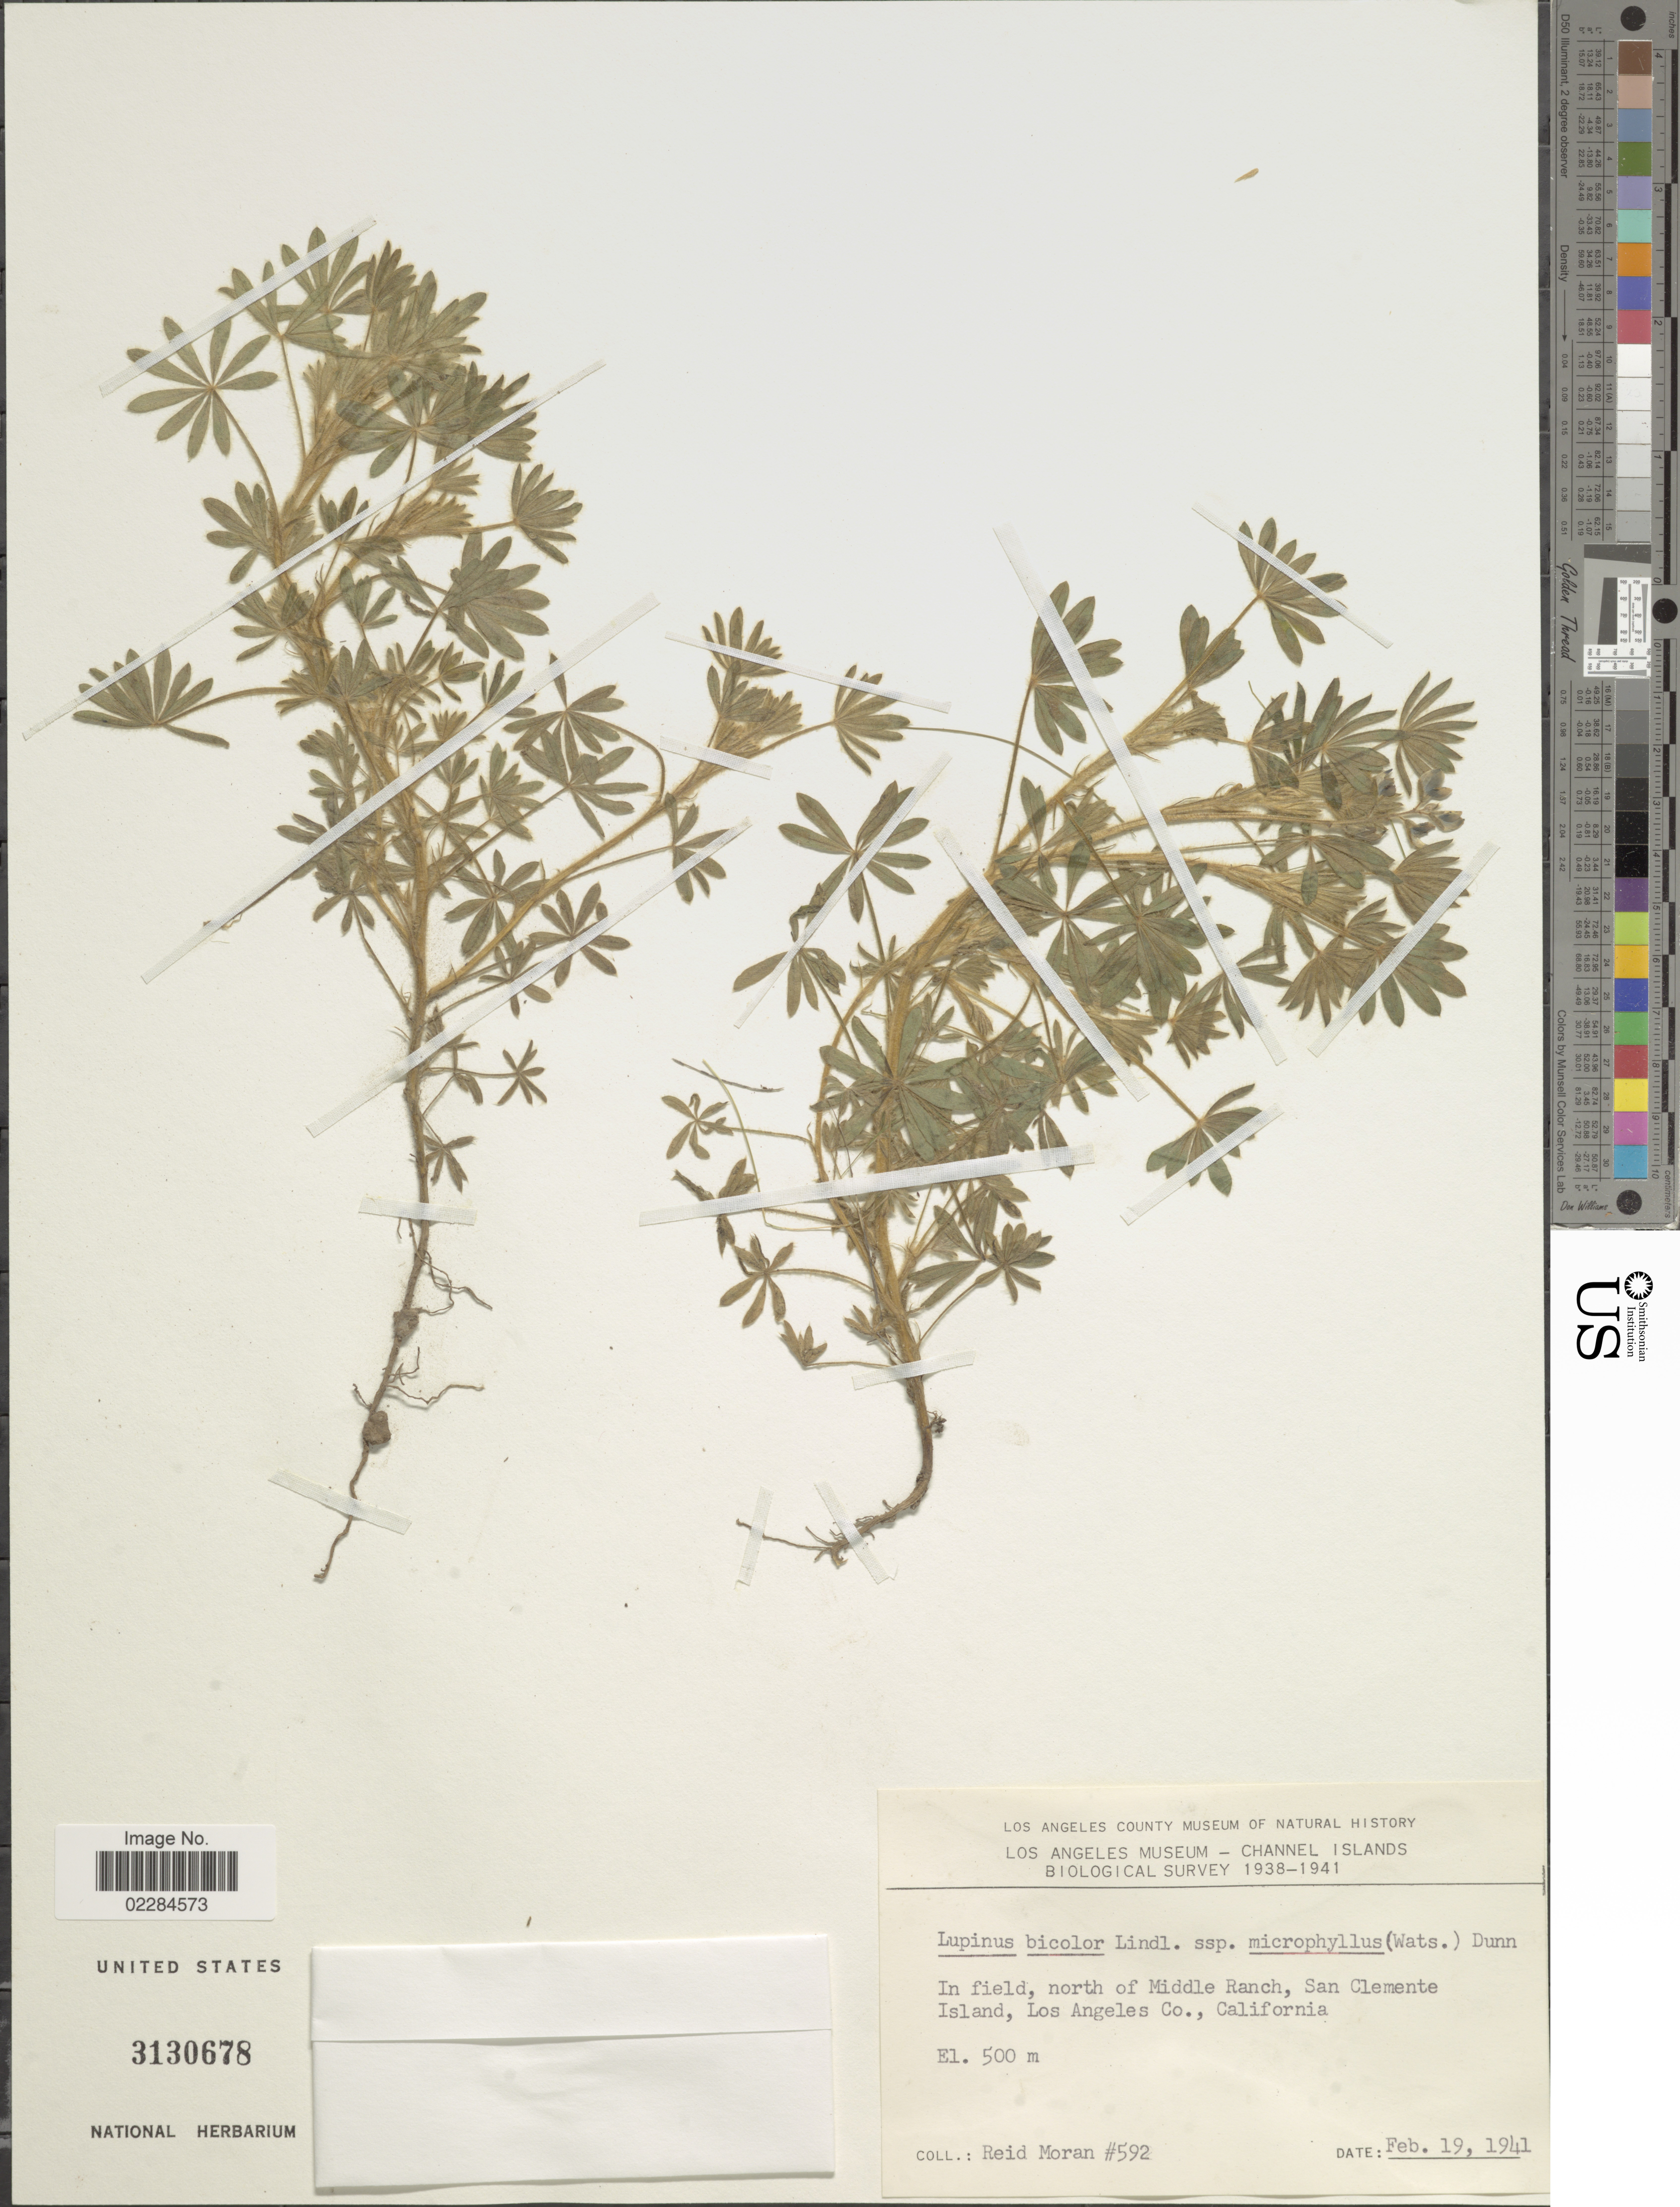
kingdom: Plantae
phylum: Tracheophyta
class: Magnoliopsida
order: Fabales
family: Fabaceae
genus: Lupinus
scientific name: Lupinus bicolor var. microphyllus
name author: Lindl.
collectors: R. V. Moran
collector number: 592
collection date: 1941-02-19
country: United States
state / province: California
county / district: Los Angeles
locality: In field, north of Middle Ranch, San Clemente Island, los Angeles Co.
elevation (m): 500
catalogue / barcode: US 3130678